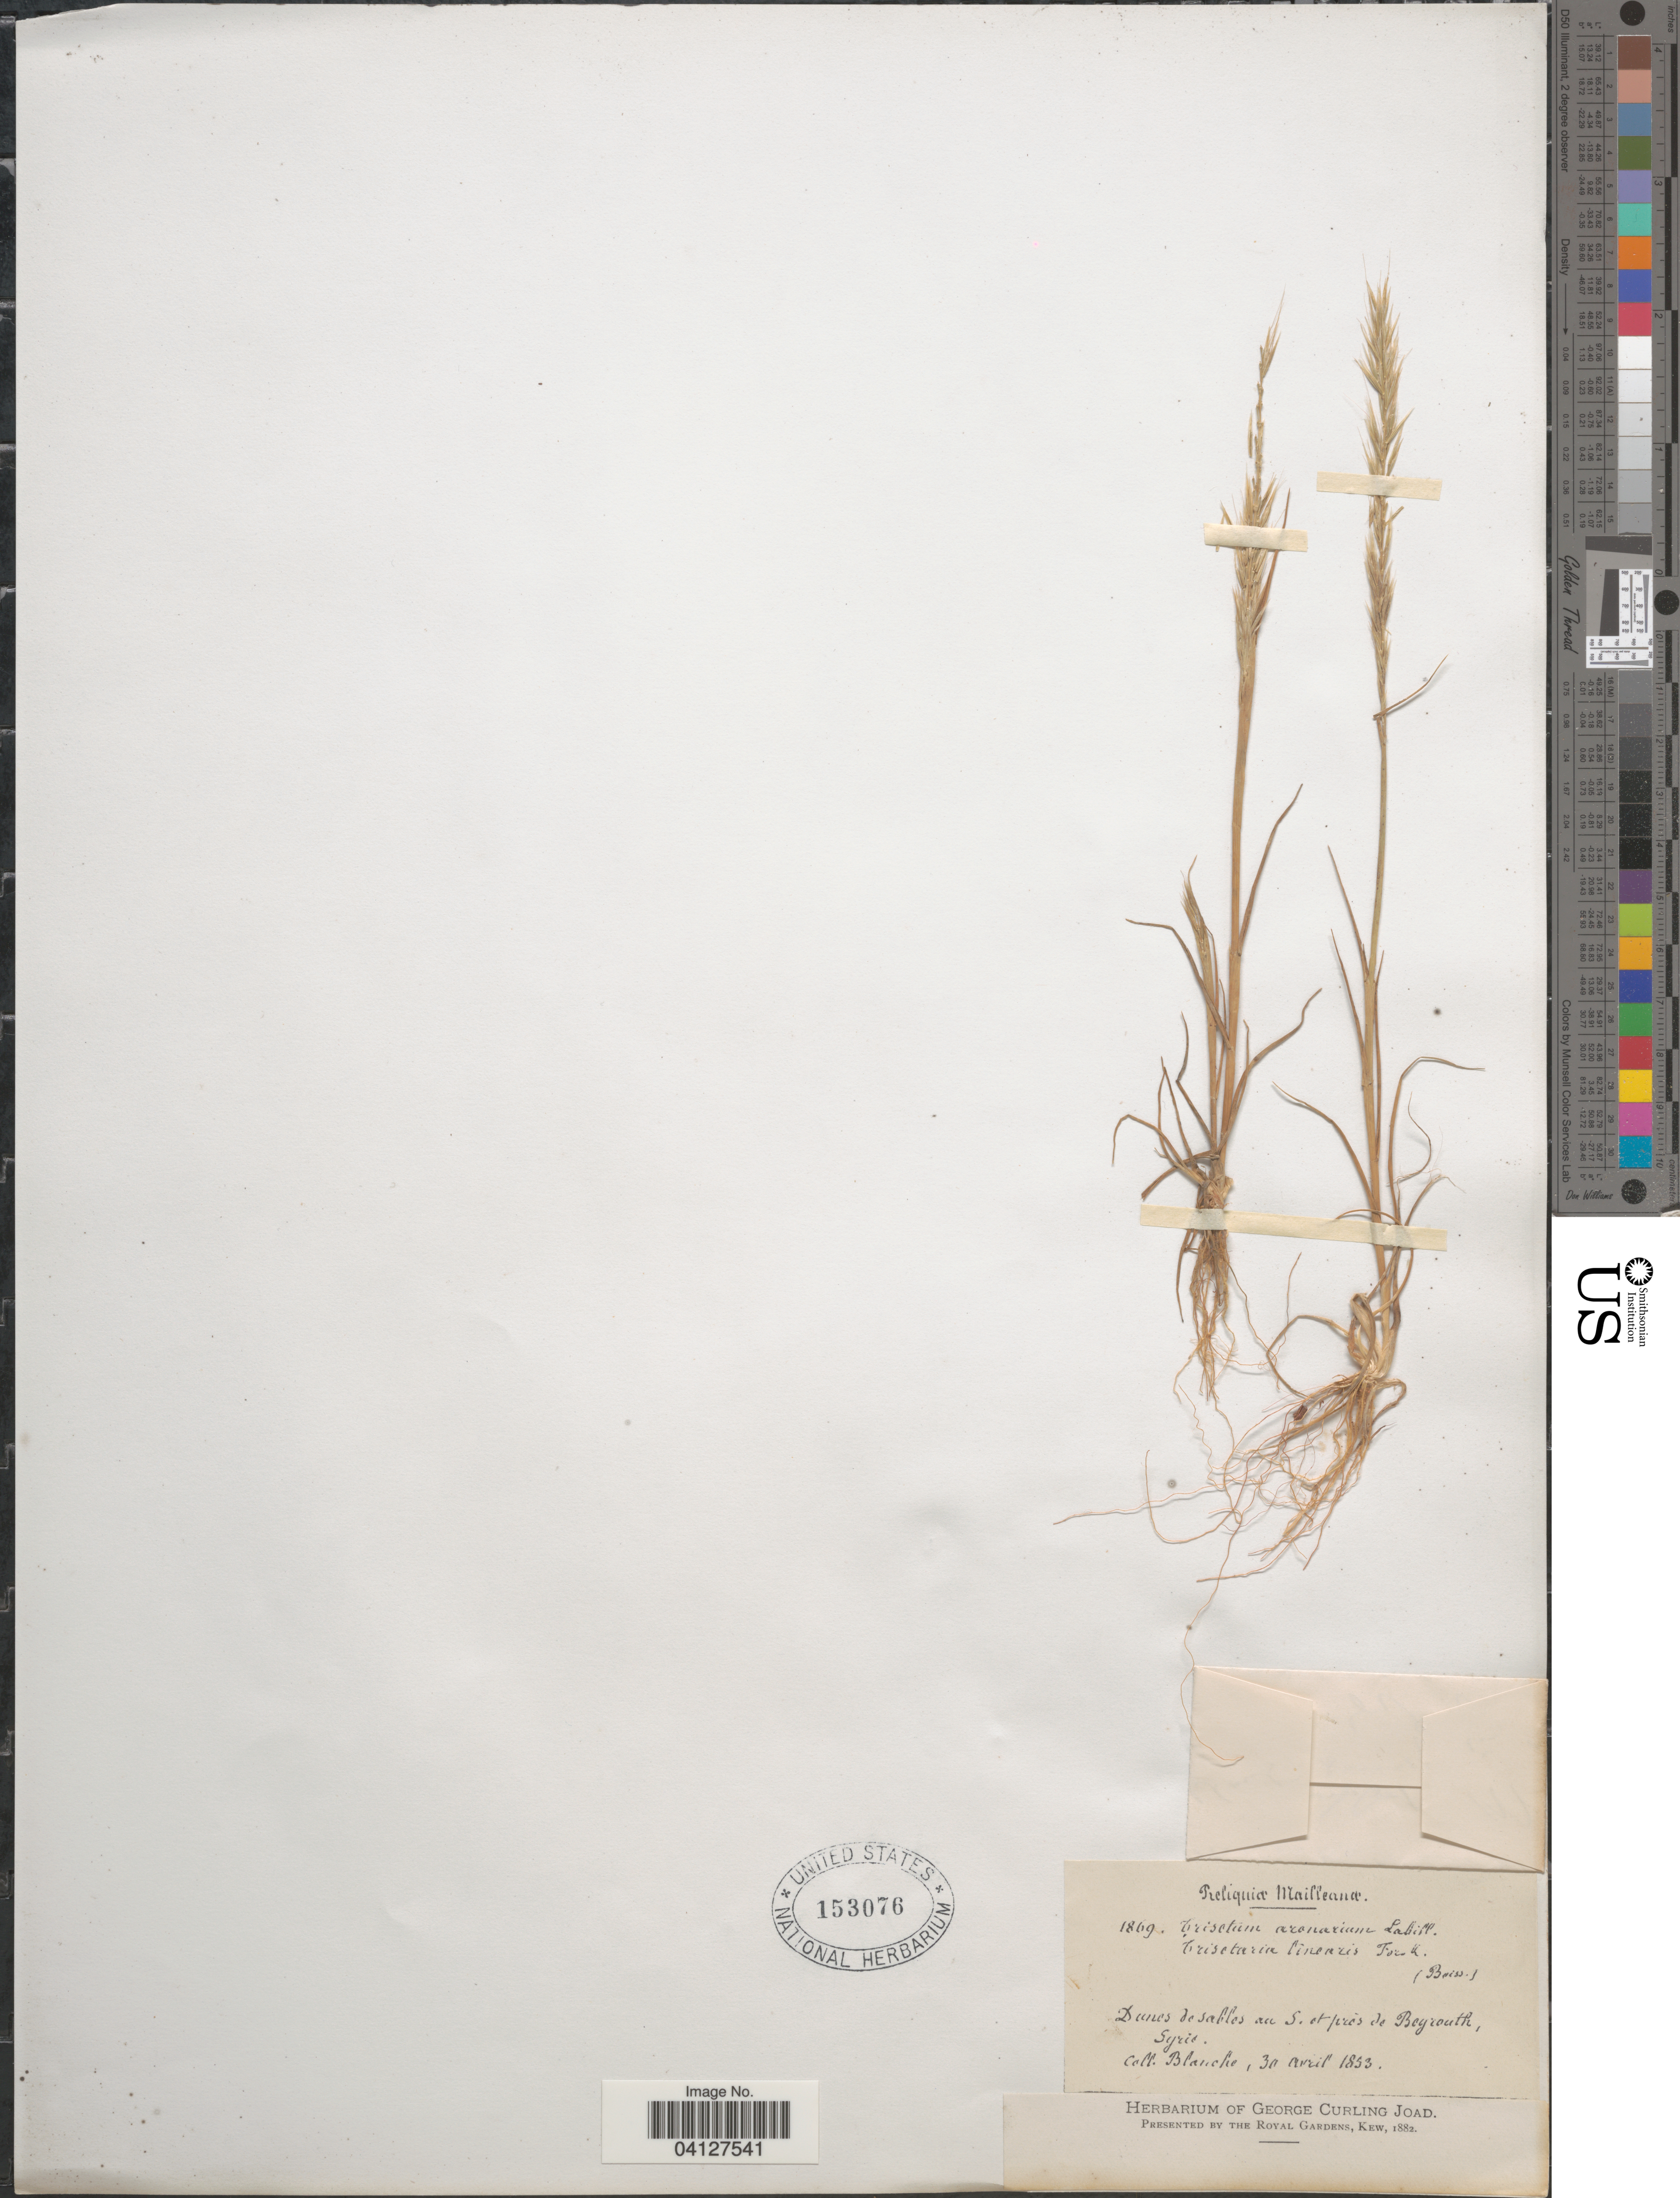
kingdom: Plantae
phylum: Tracheophyta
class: Liliopsida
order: Poales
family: Poaceae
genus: Trisetum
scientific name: Trisetum arenarium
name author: Labill.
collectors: -. Blanche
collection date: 1853-04-30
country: Syria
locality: Dunes de sablos au S. et picos de Beyrouth, Syria.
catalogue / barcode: US 153076